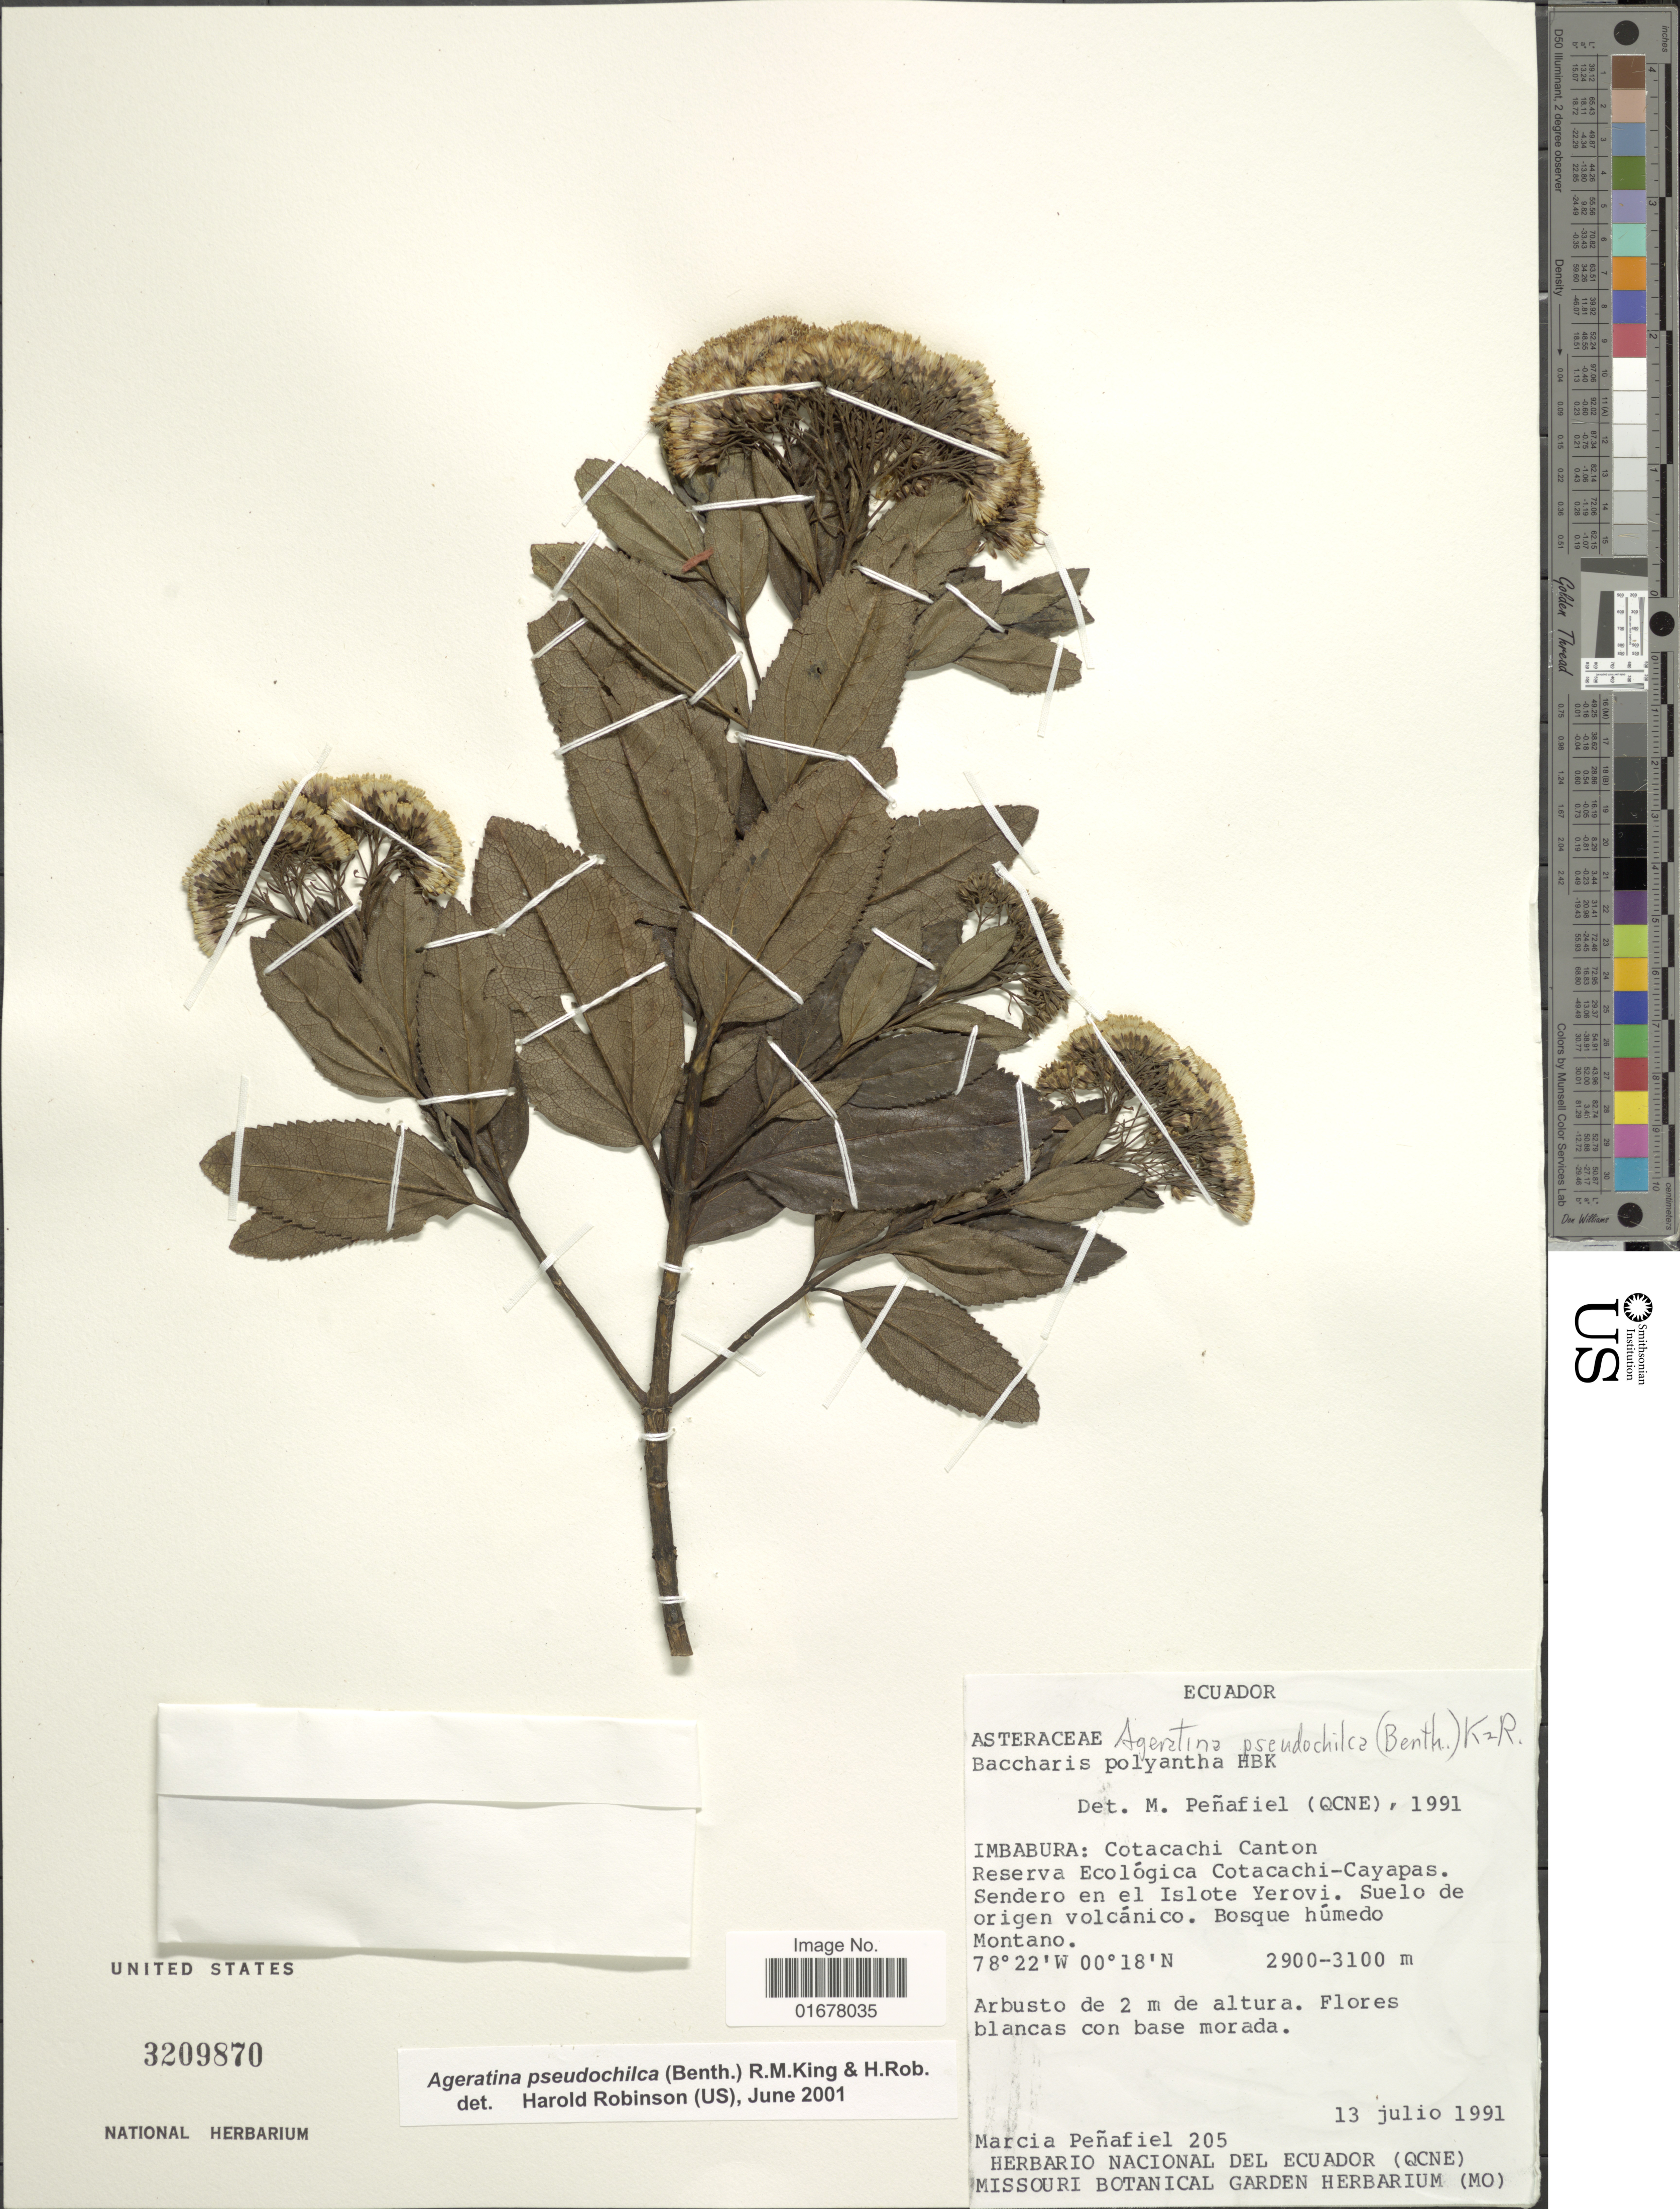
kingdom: Plantae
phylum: Tracheophyta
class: Magnoliopsida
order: Asterales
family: Asteraceae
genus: Ageratina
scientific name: Ageratina pseudochilca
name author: (Benth.) R.M. King & H. Rob.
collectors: M. Penafiel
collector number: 205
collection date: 1991-07-13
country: Ecuador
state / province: Imbabura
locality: Imbabura: Cotacachi Canton, Reserva Ecologica Cotacachi-Cayapas, Sendero en el Islote Yerovi, Suelo origen volcanico, Bosque humedo Montano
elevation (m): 2900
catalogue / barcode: US 3209870